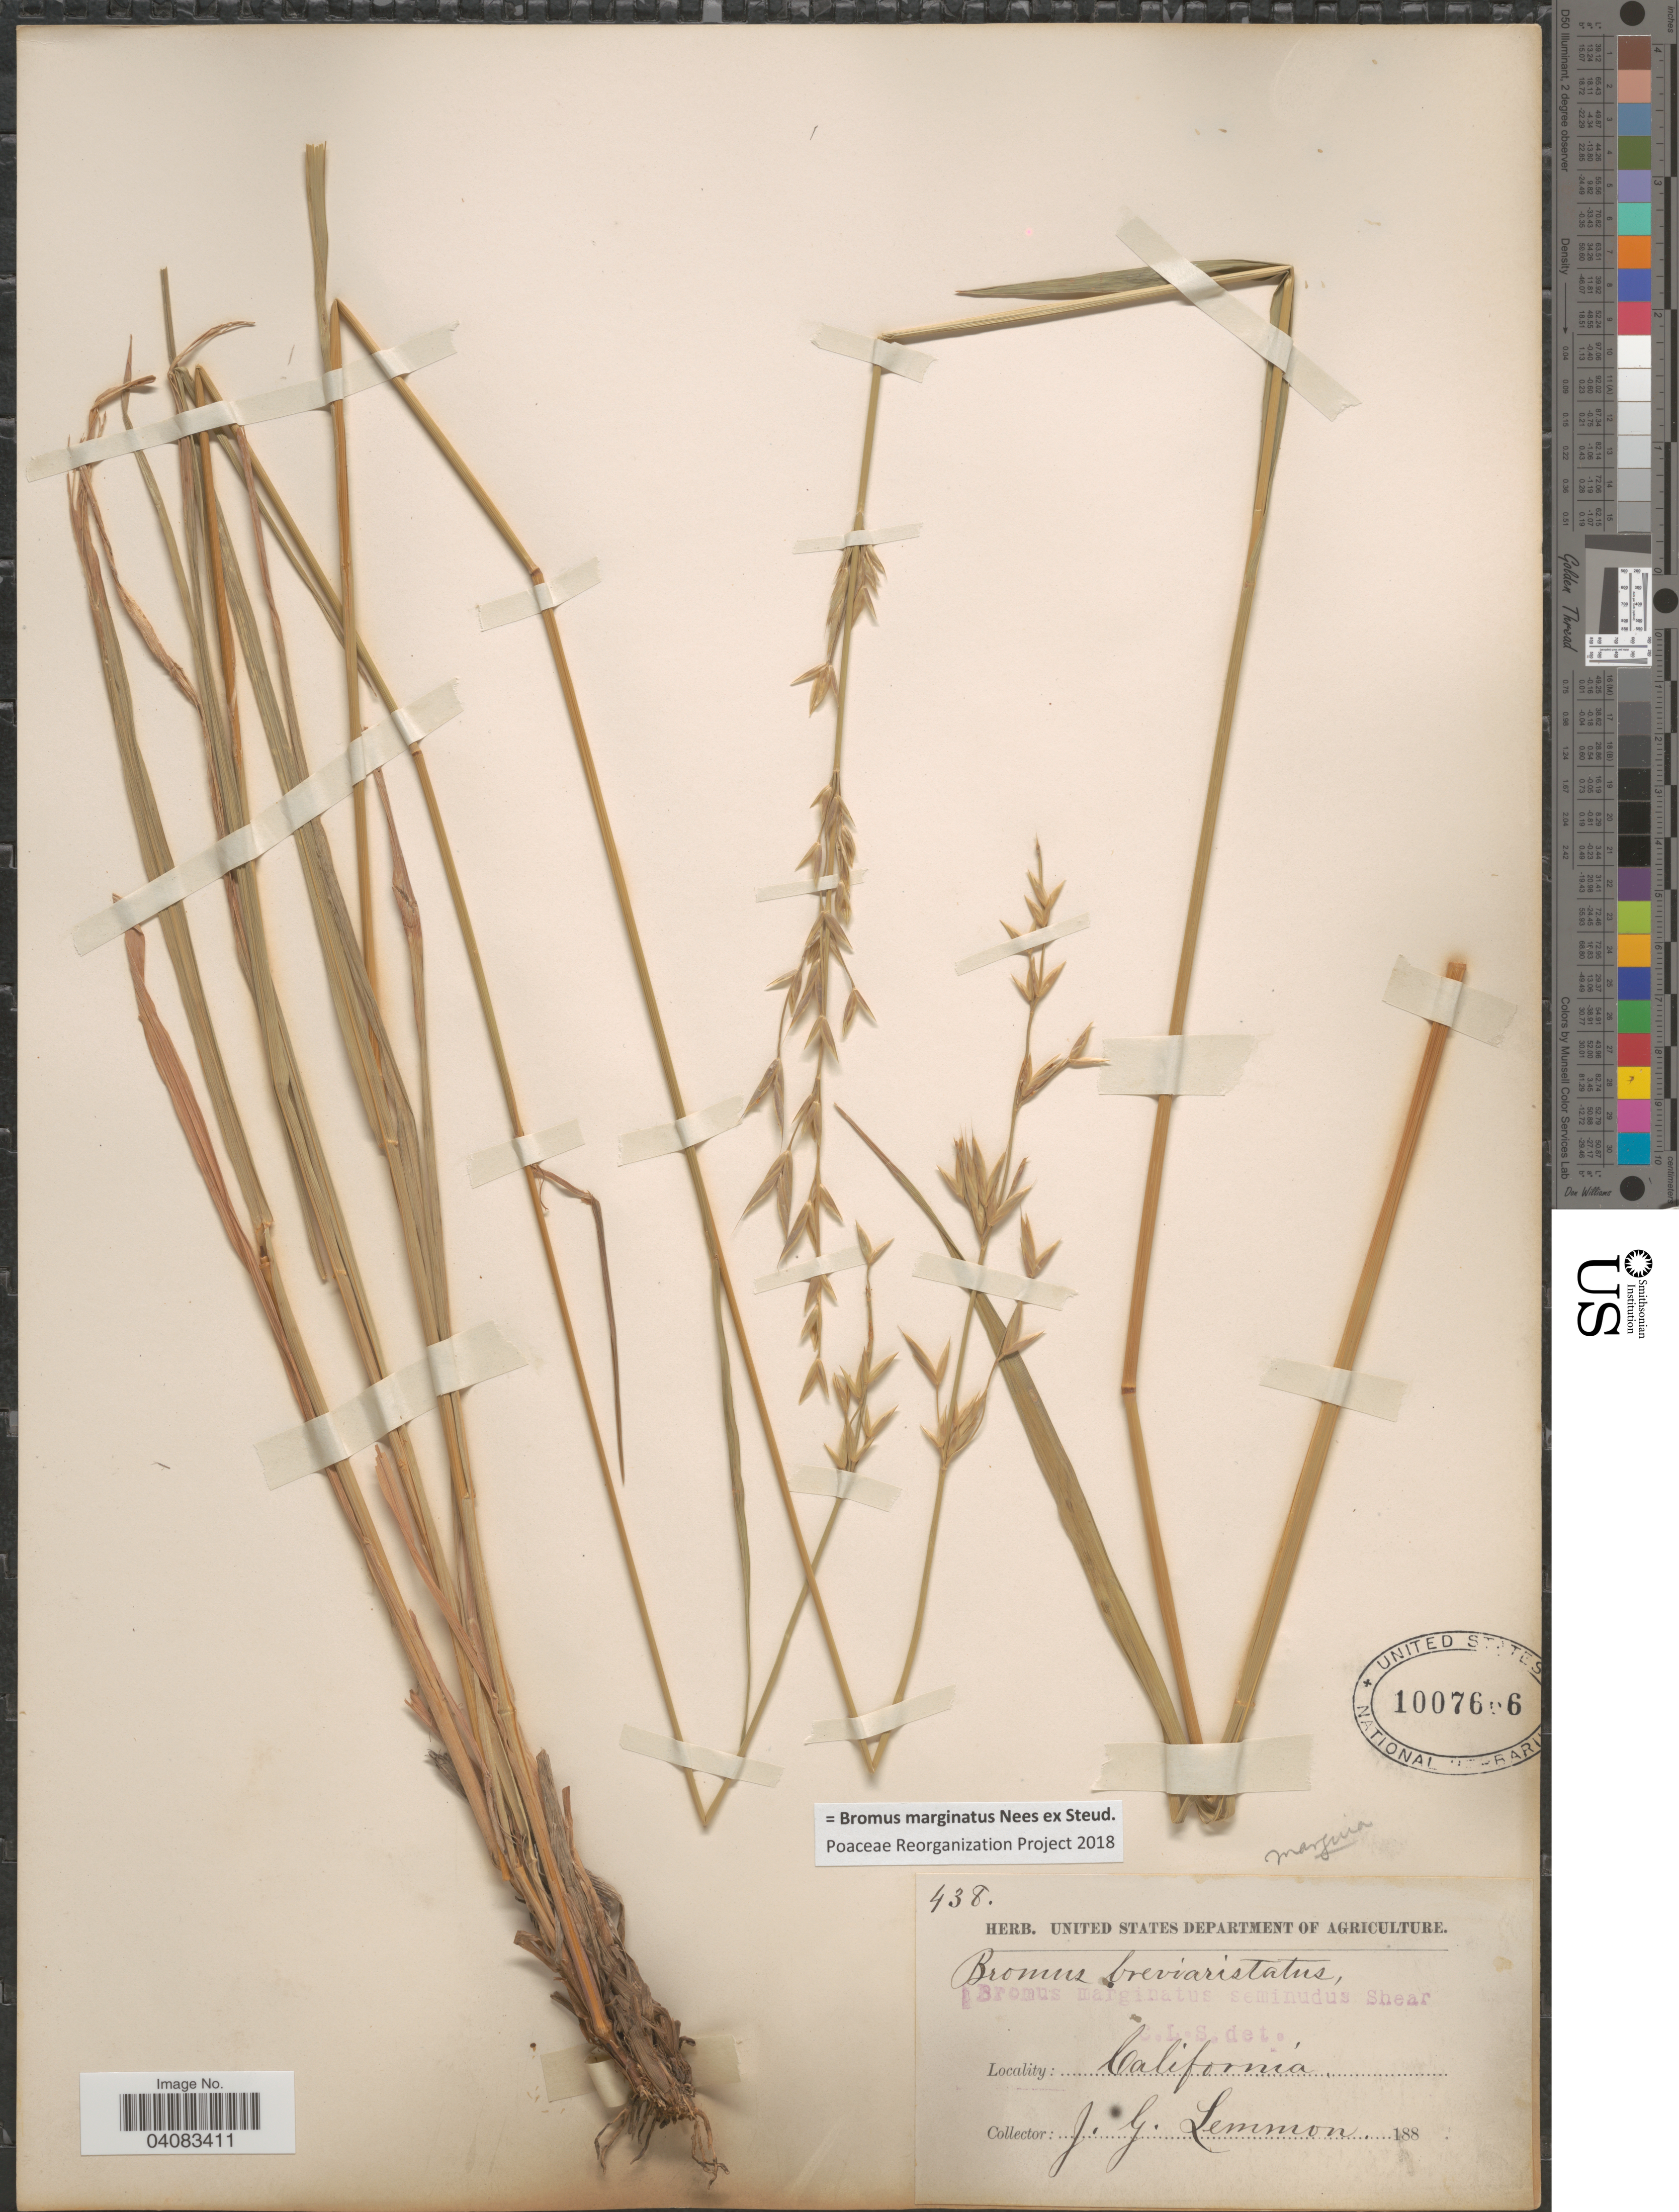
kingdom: Plantae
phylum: Tracheophyta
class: Liliopsida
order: Poales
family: Poaceae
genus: Bromus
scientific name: Bromus marginatus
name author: Nees ex Steud.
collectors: J. Lemmon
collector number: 438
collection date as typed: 188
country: United States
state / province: California